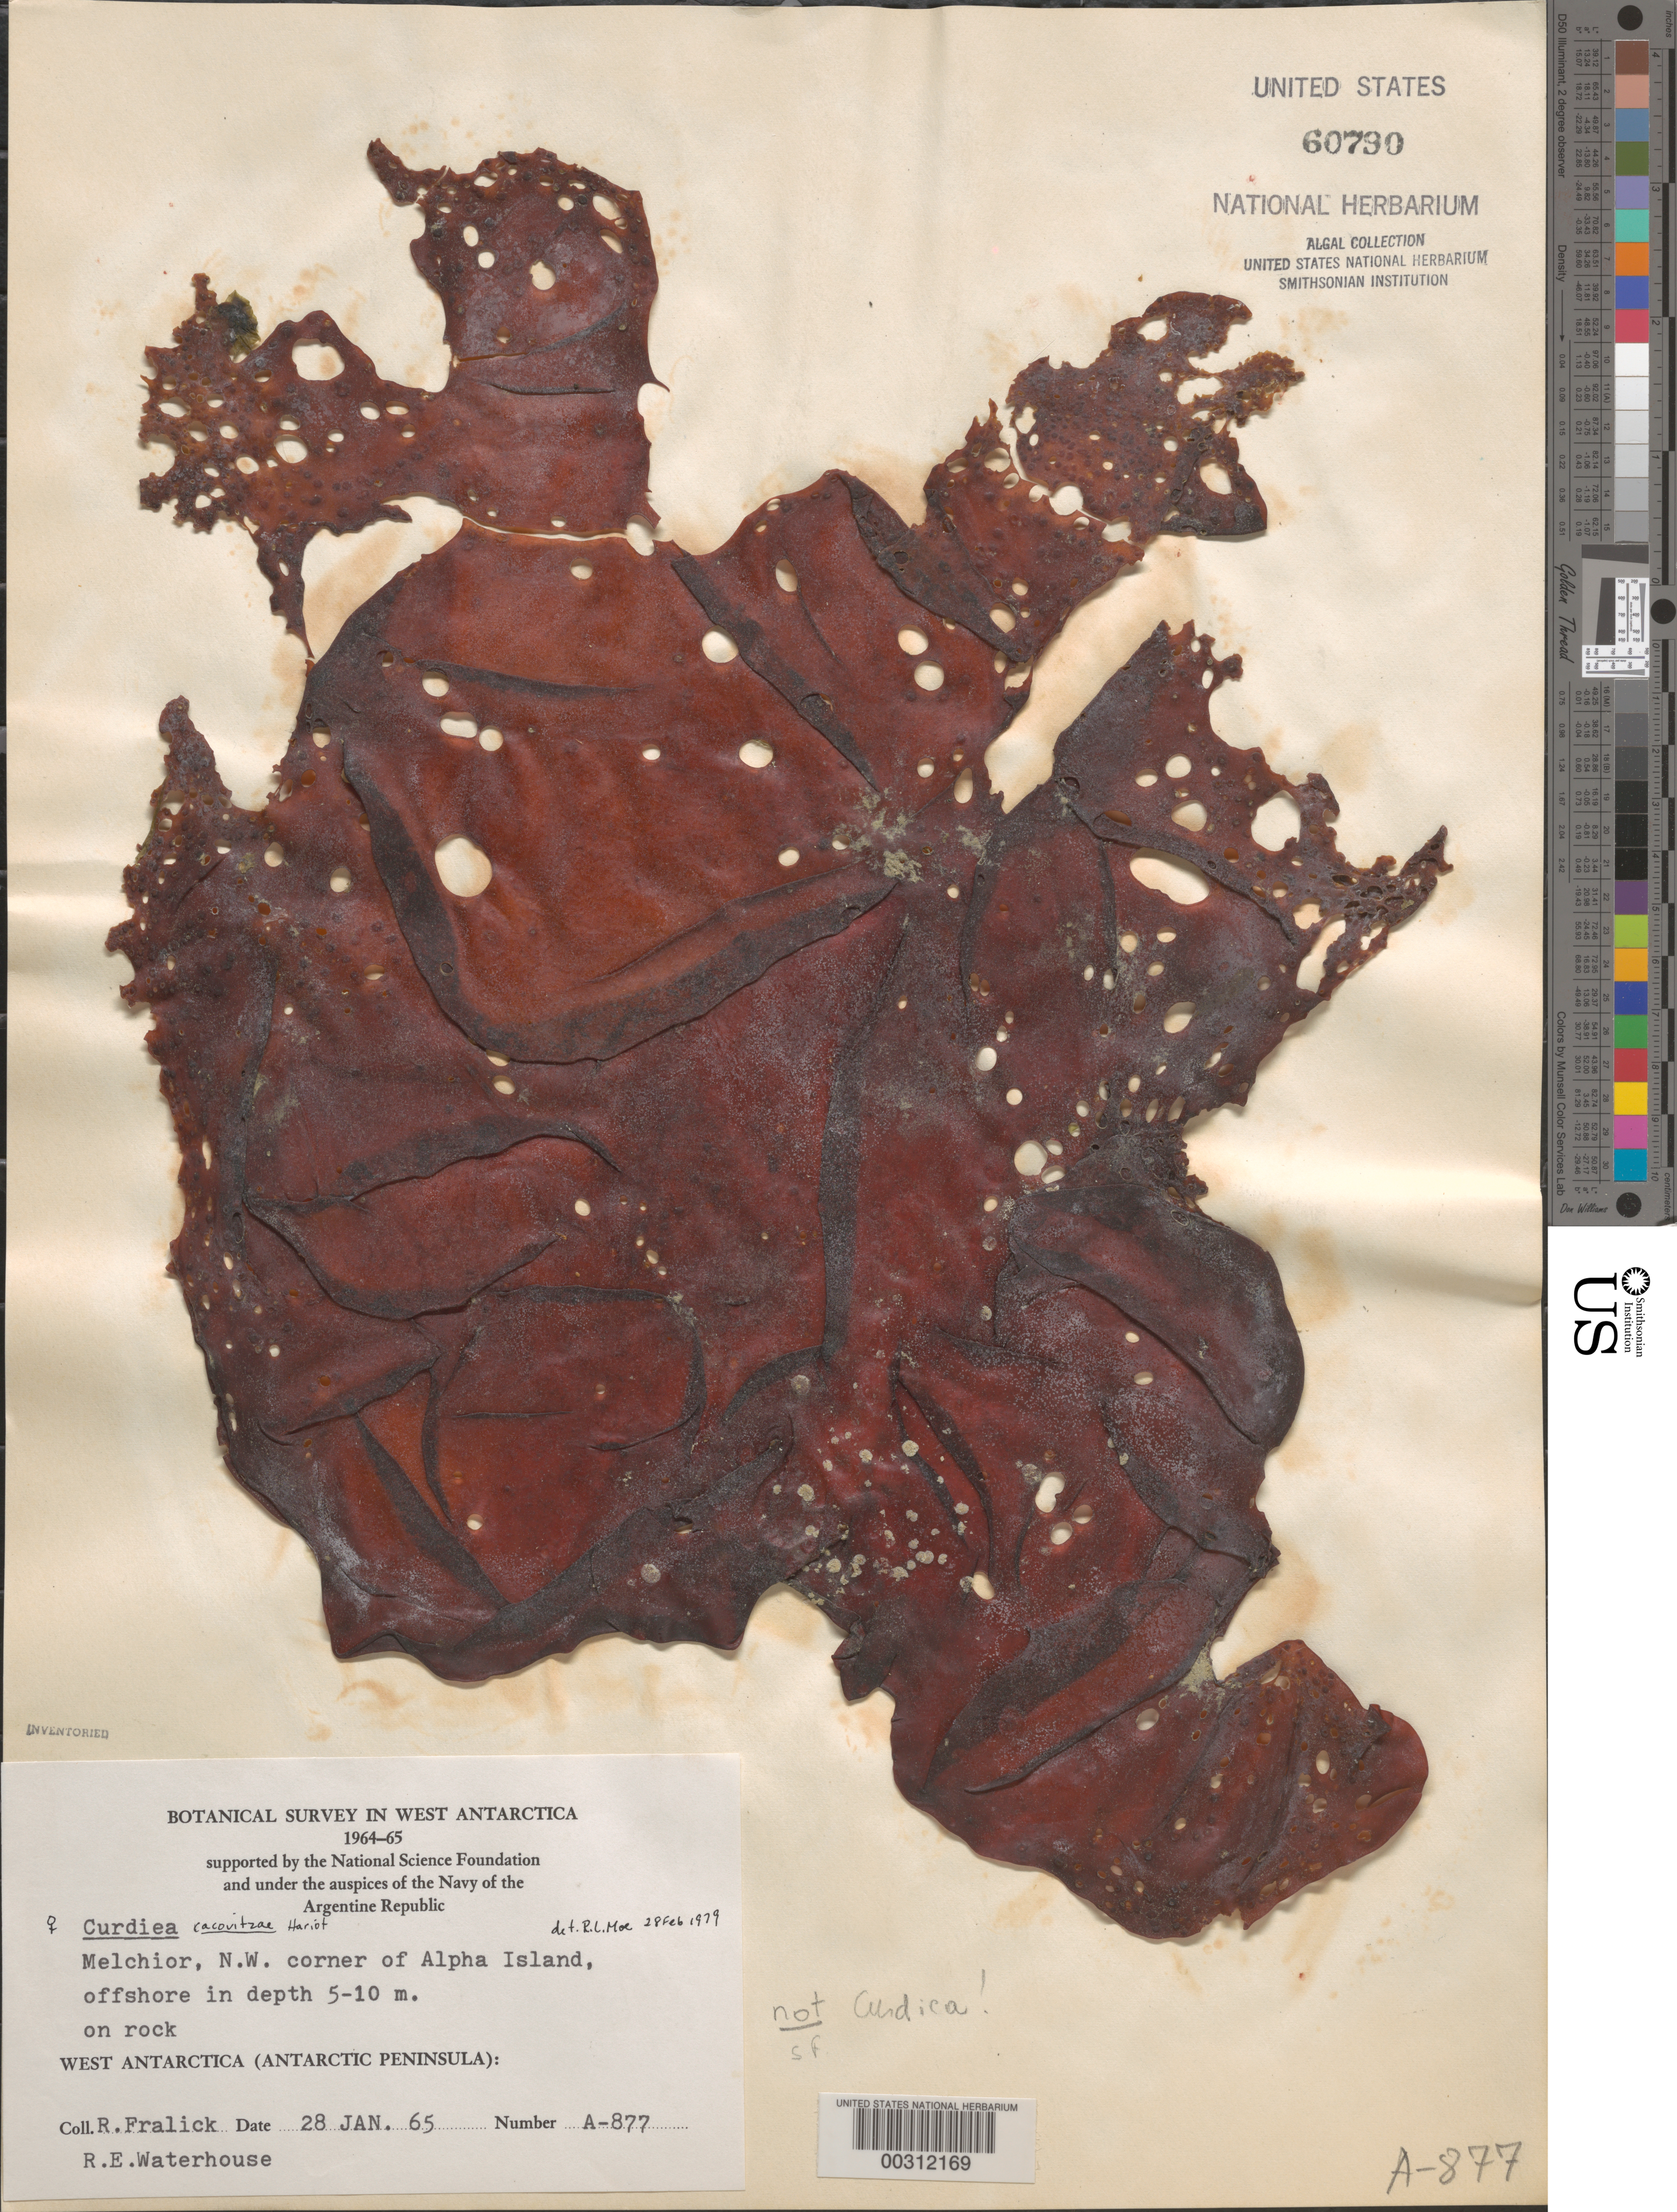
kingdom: Plantae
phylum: Rhodophyta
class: Florideophyceae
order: Gracilariales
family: Gracilariaceae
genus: Curdiea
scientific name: Curdiea racovitzae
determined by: Moe, R. L.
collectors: R. Fralick & R. Waterhouse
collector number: A-877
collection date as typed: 28 Jan 1965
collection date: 1965-01-28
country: Antarctica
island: Alpha Island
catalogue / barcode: US 60790